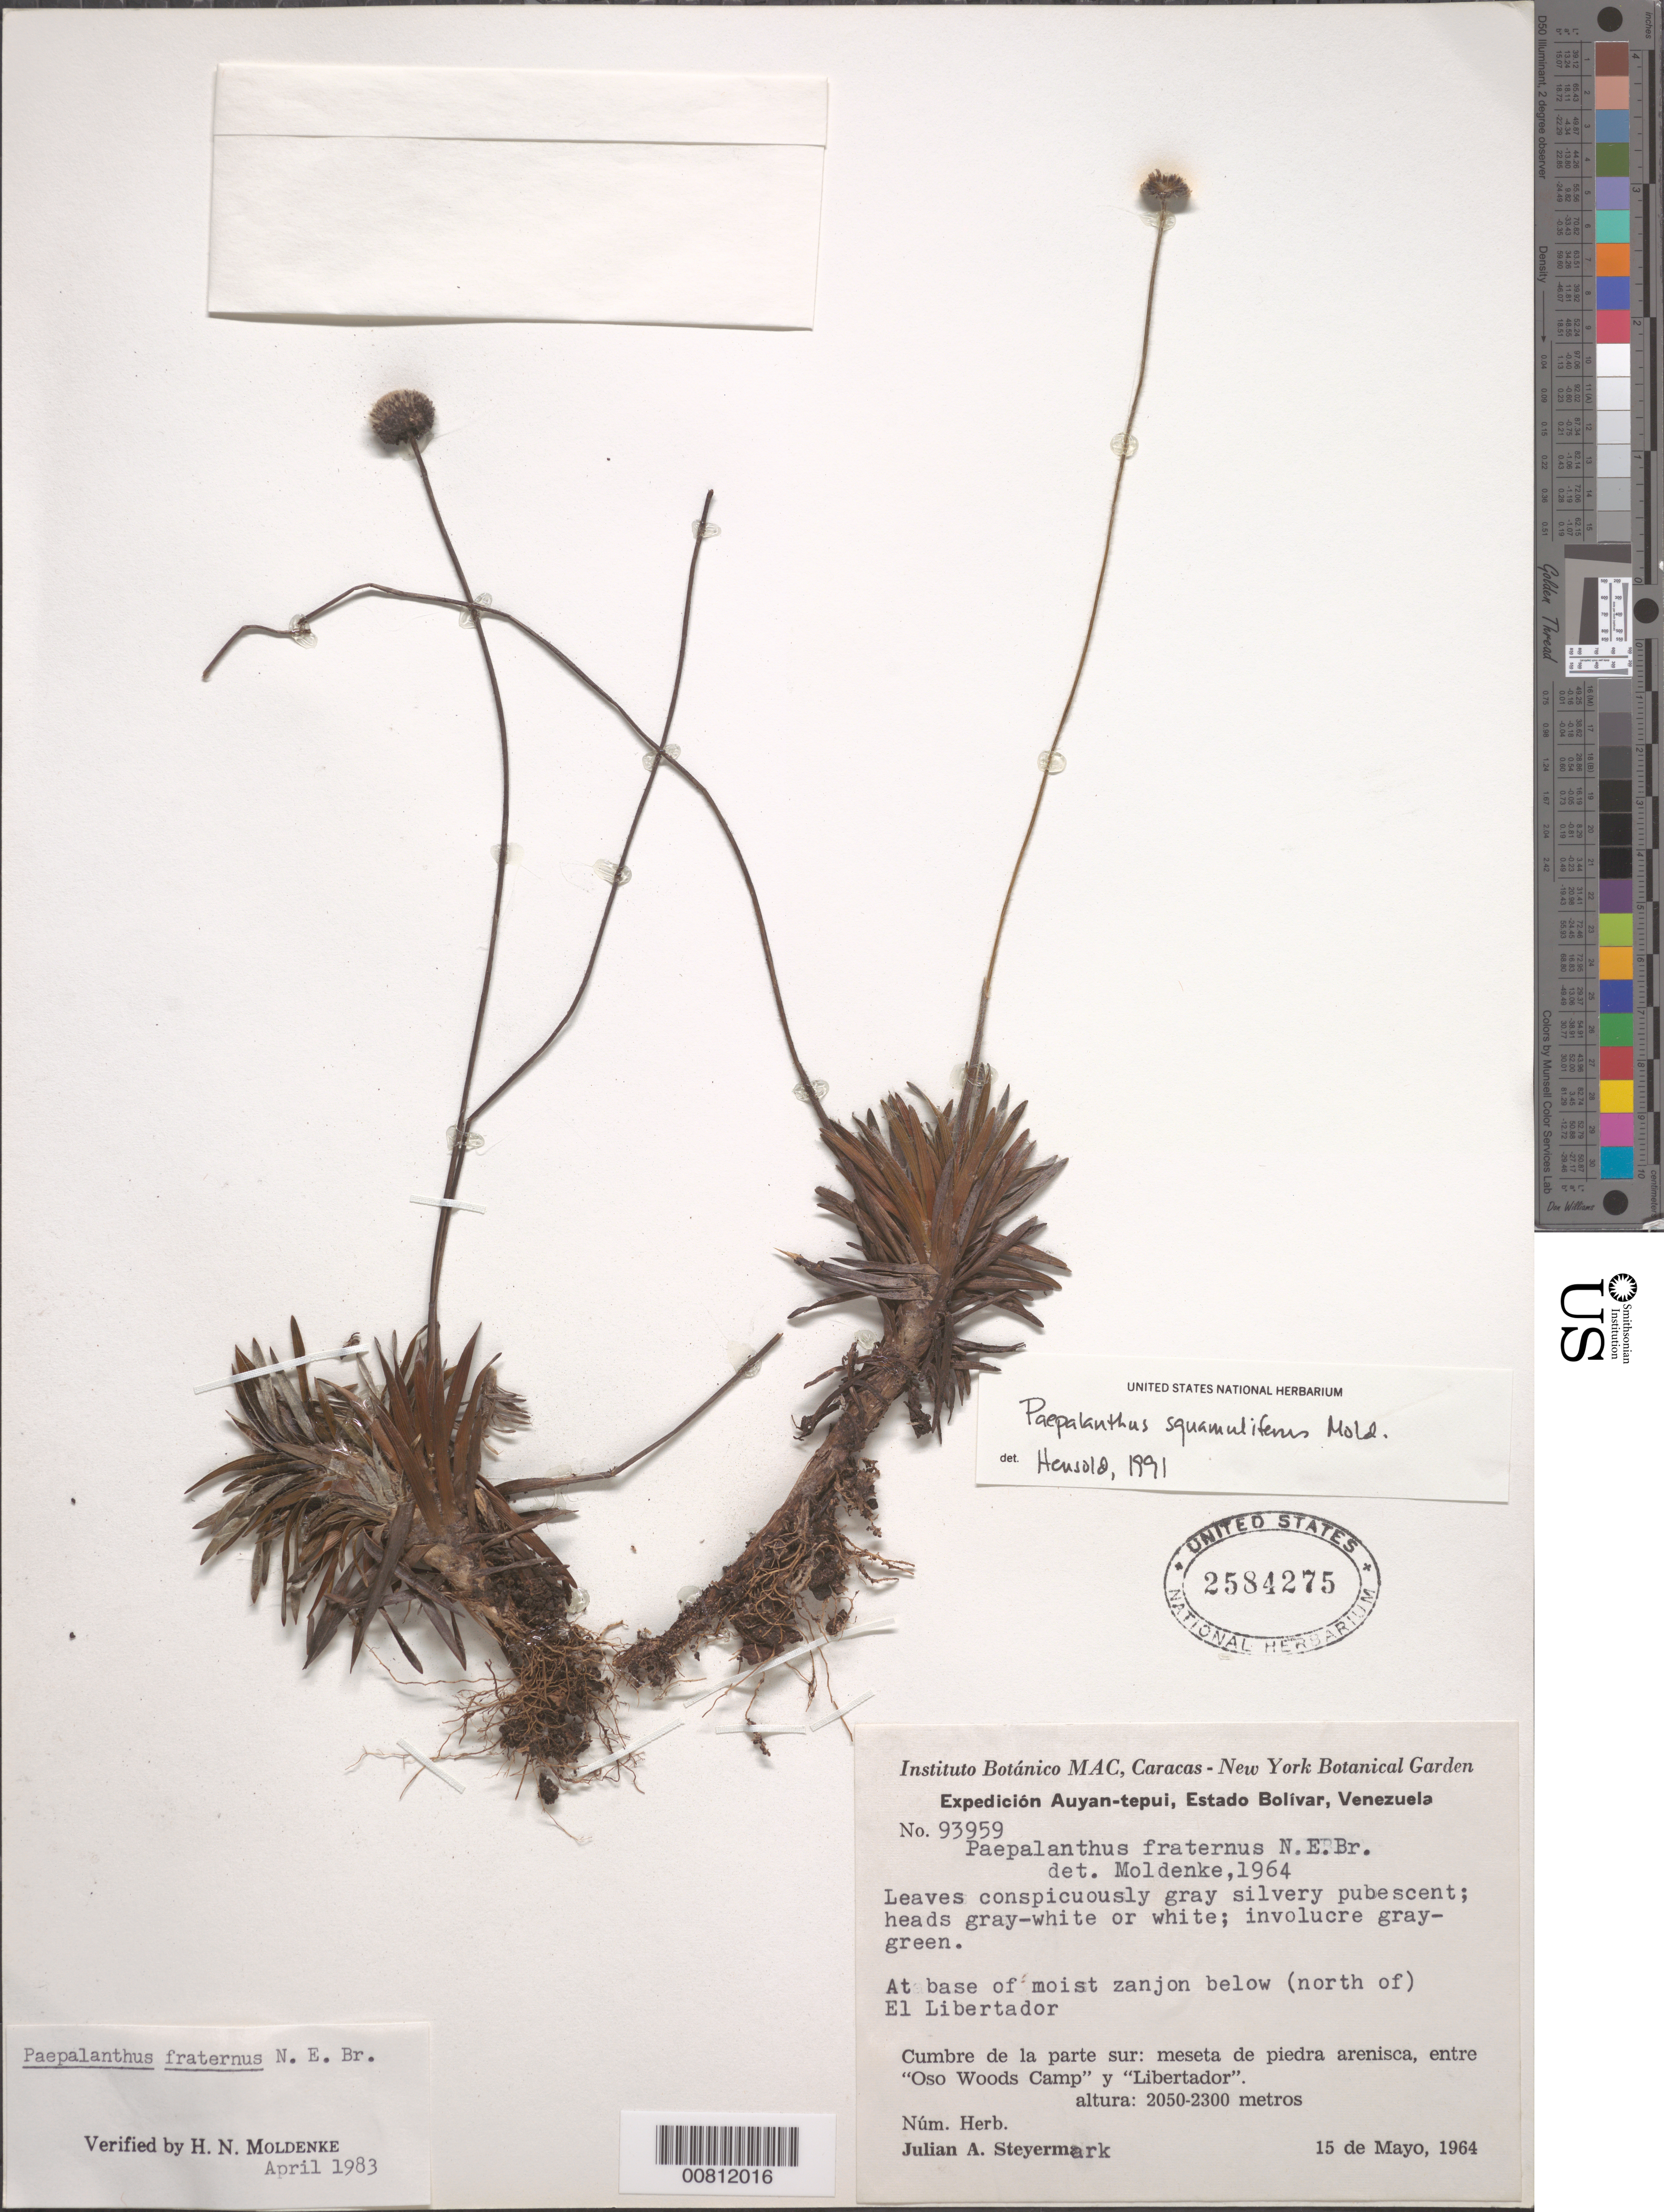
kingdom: Plantae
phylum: Tracheophyta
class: Liliopsida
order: Poales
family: Eriocaulaceae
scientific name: Monosperma squamulifera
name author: (Moldenke) Andrino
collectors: J. Steyermark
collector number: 93959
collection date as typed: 15-May-64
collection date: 1964-05-15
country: Venezuela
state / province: Bolívar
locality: Auyan-tepuí, entre Oso Woods Camp y Libertador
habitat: Base of moist zanjon below camp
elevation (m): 2050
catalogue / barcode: US 2584275